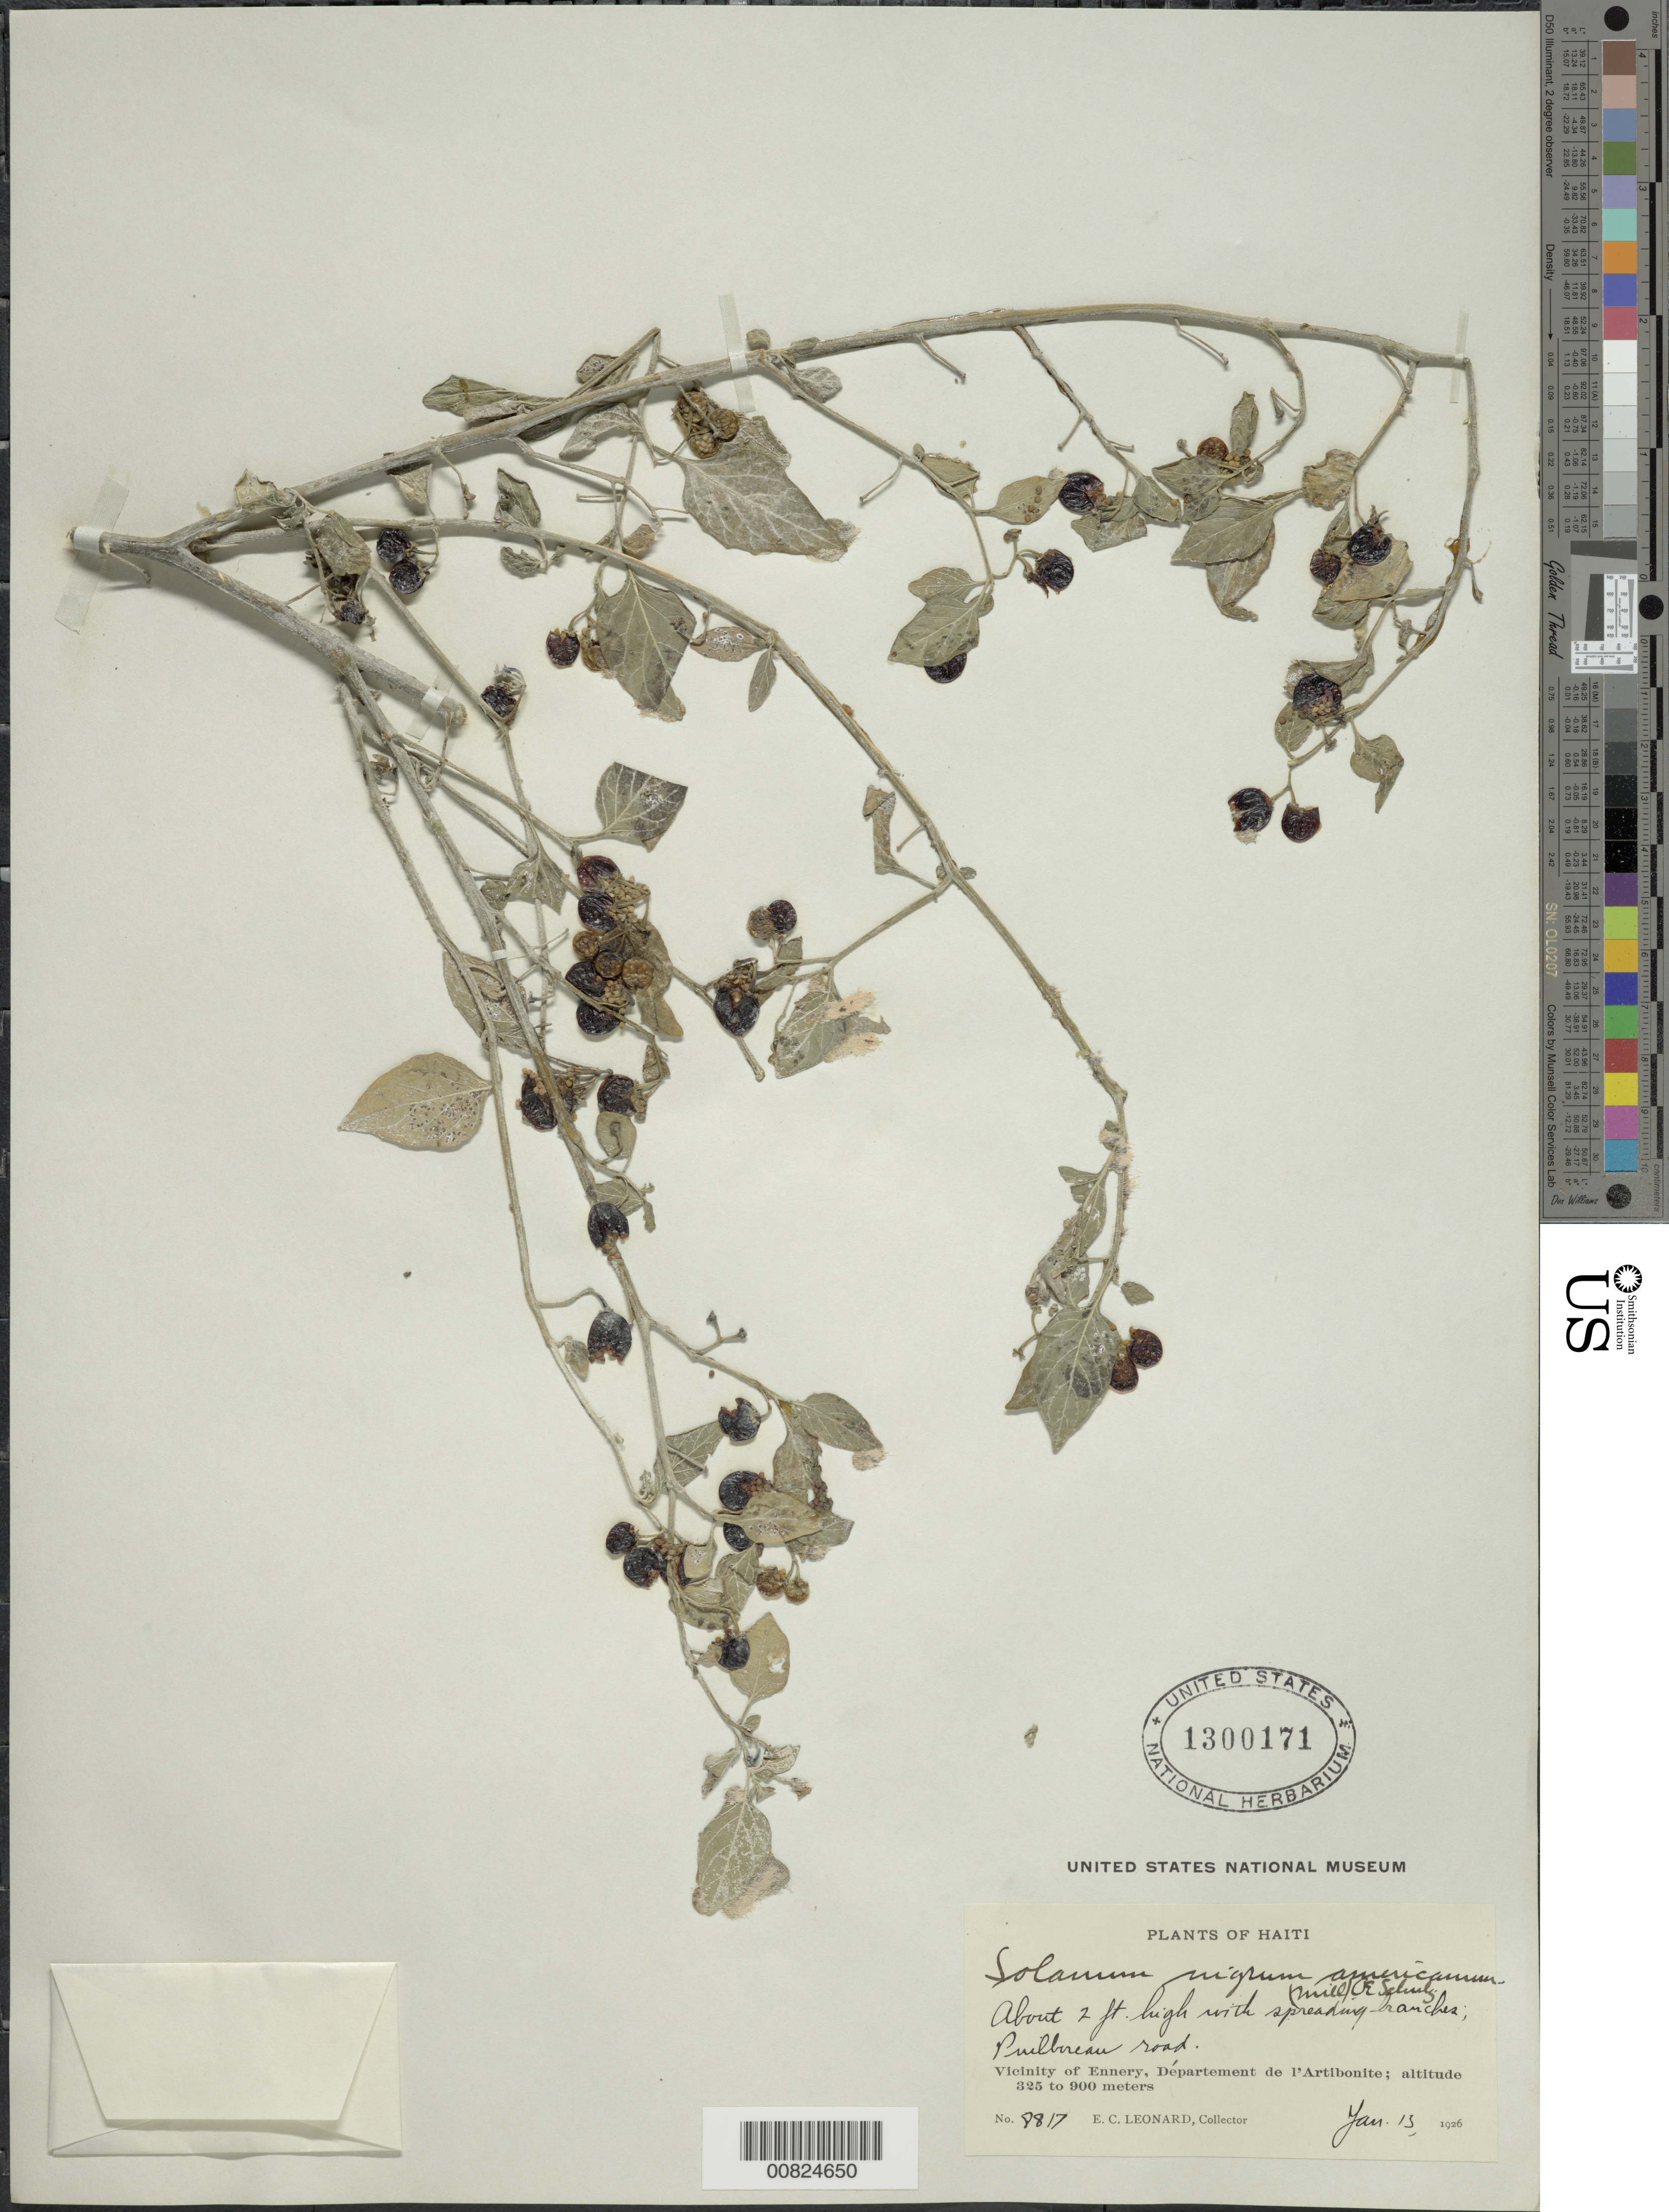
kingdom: Plantae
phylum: Tracheophyta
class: Magnoliopsida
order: Solanales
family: Solanaceae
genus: Solanum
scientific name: Solanum nigrum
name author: L.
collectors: E. C. Leonard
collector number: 8817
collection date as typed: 13 Jan 1926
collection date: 1926-01-13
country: Haiti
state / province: Artibonite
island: Hispaniola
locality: Vicinity of Ennery, Puilboreau Road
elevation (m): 325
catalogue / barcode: US 1300171